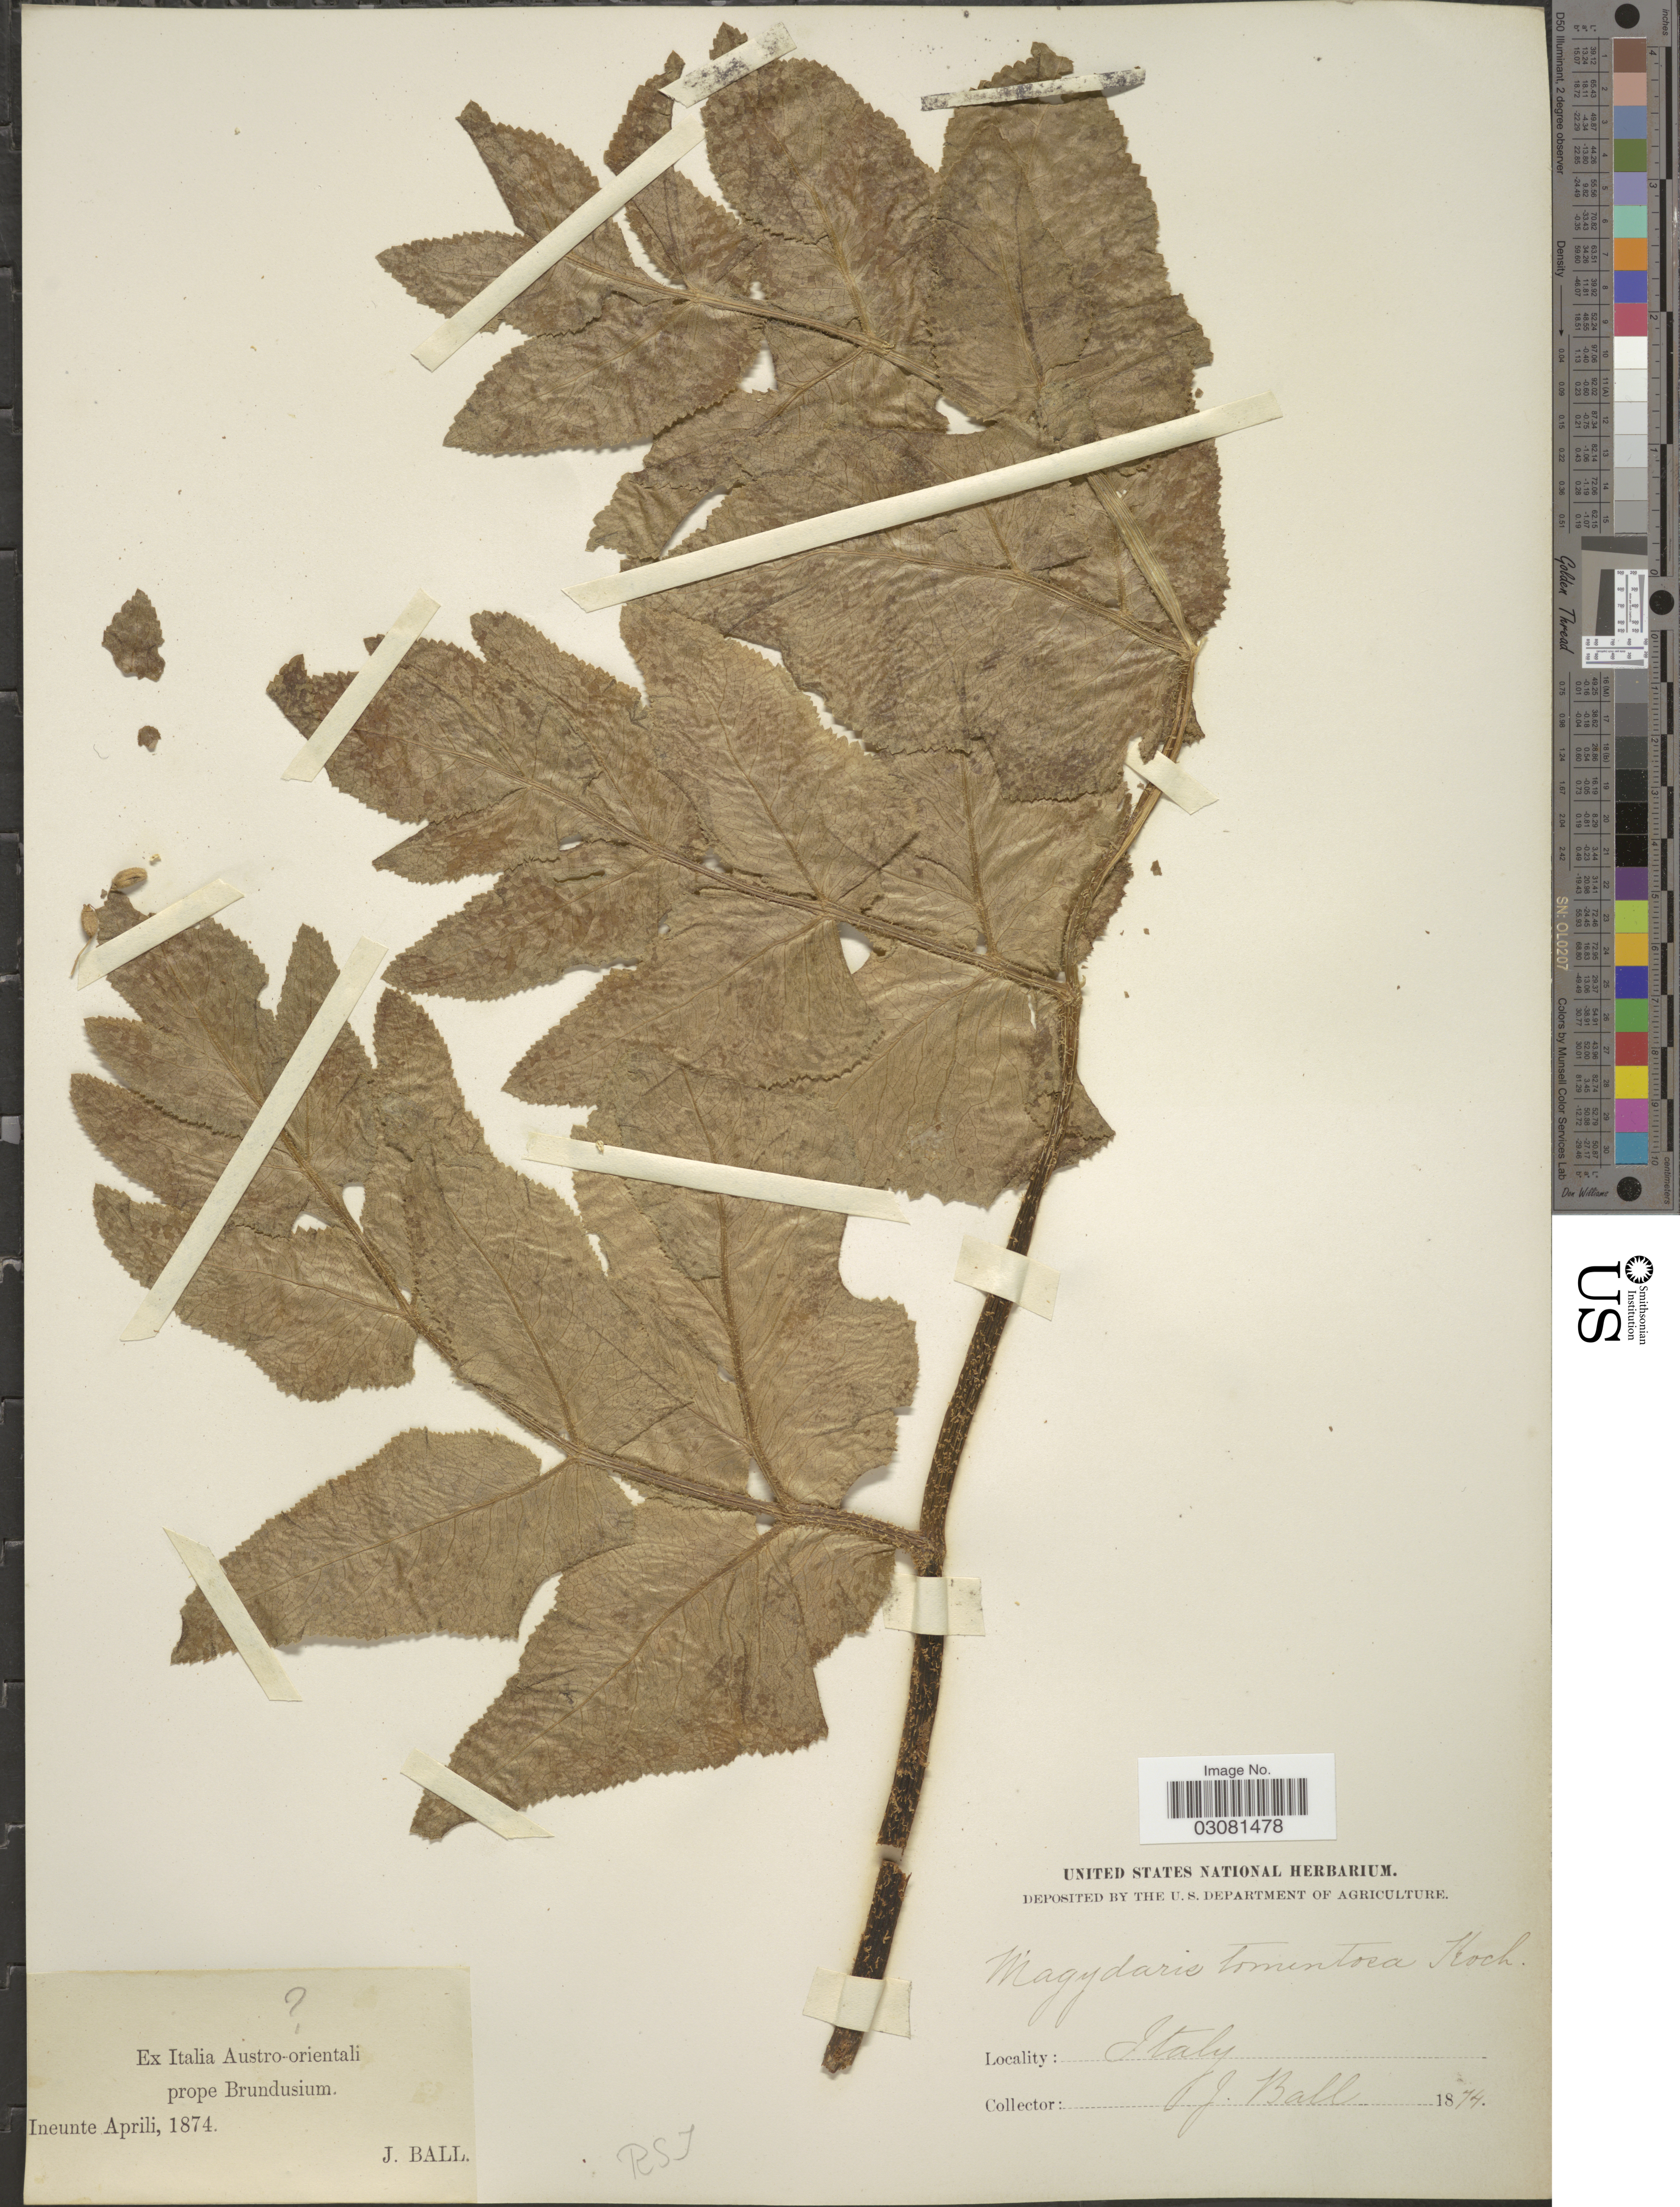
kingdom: Plantae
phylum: Tracheophyta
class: Magnoliopsida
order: Apiales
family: Apiaceae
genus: Magydaris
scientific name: Magydaris tomentosa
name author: (Desf.) W.D.J. Koch ex DC.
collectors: J. Ball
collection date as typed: Ineunte Aprili, 1874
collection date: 1874-04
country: Italy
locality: Ex Italia Austro-orientali prope Brundusium.